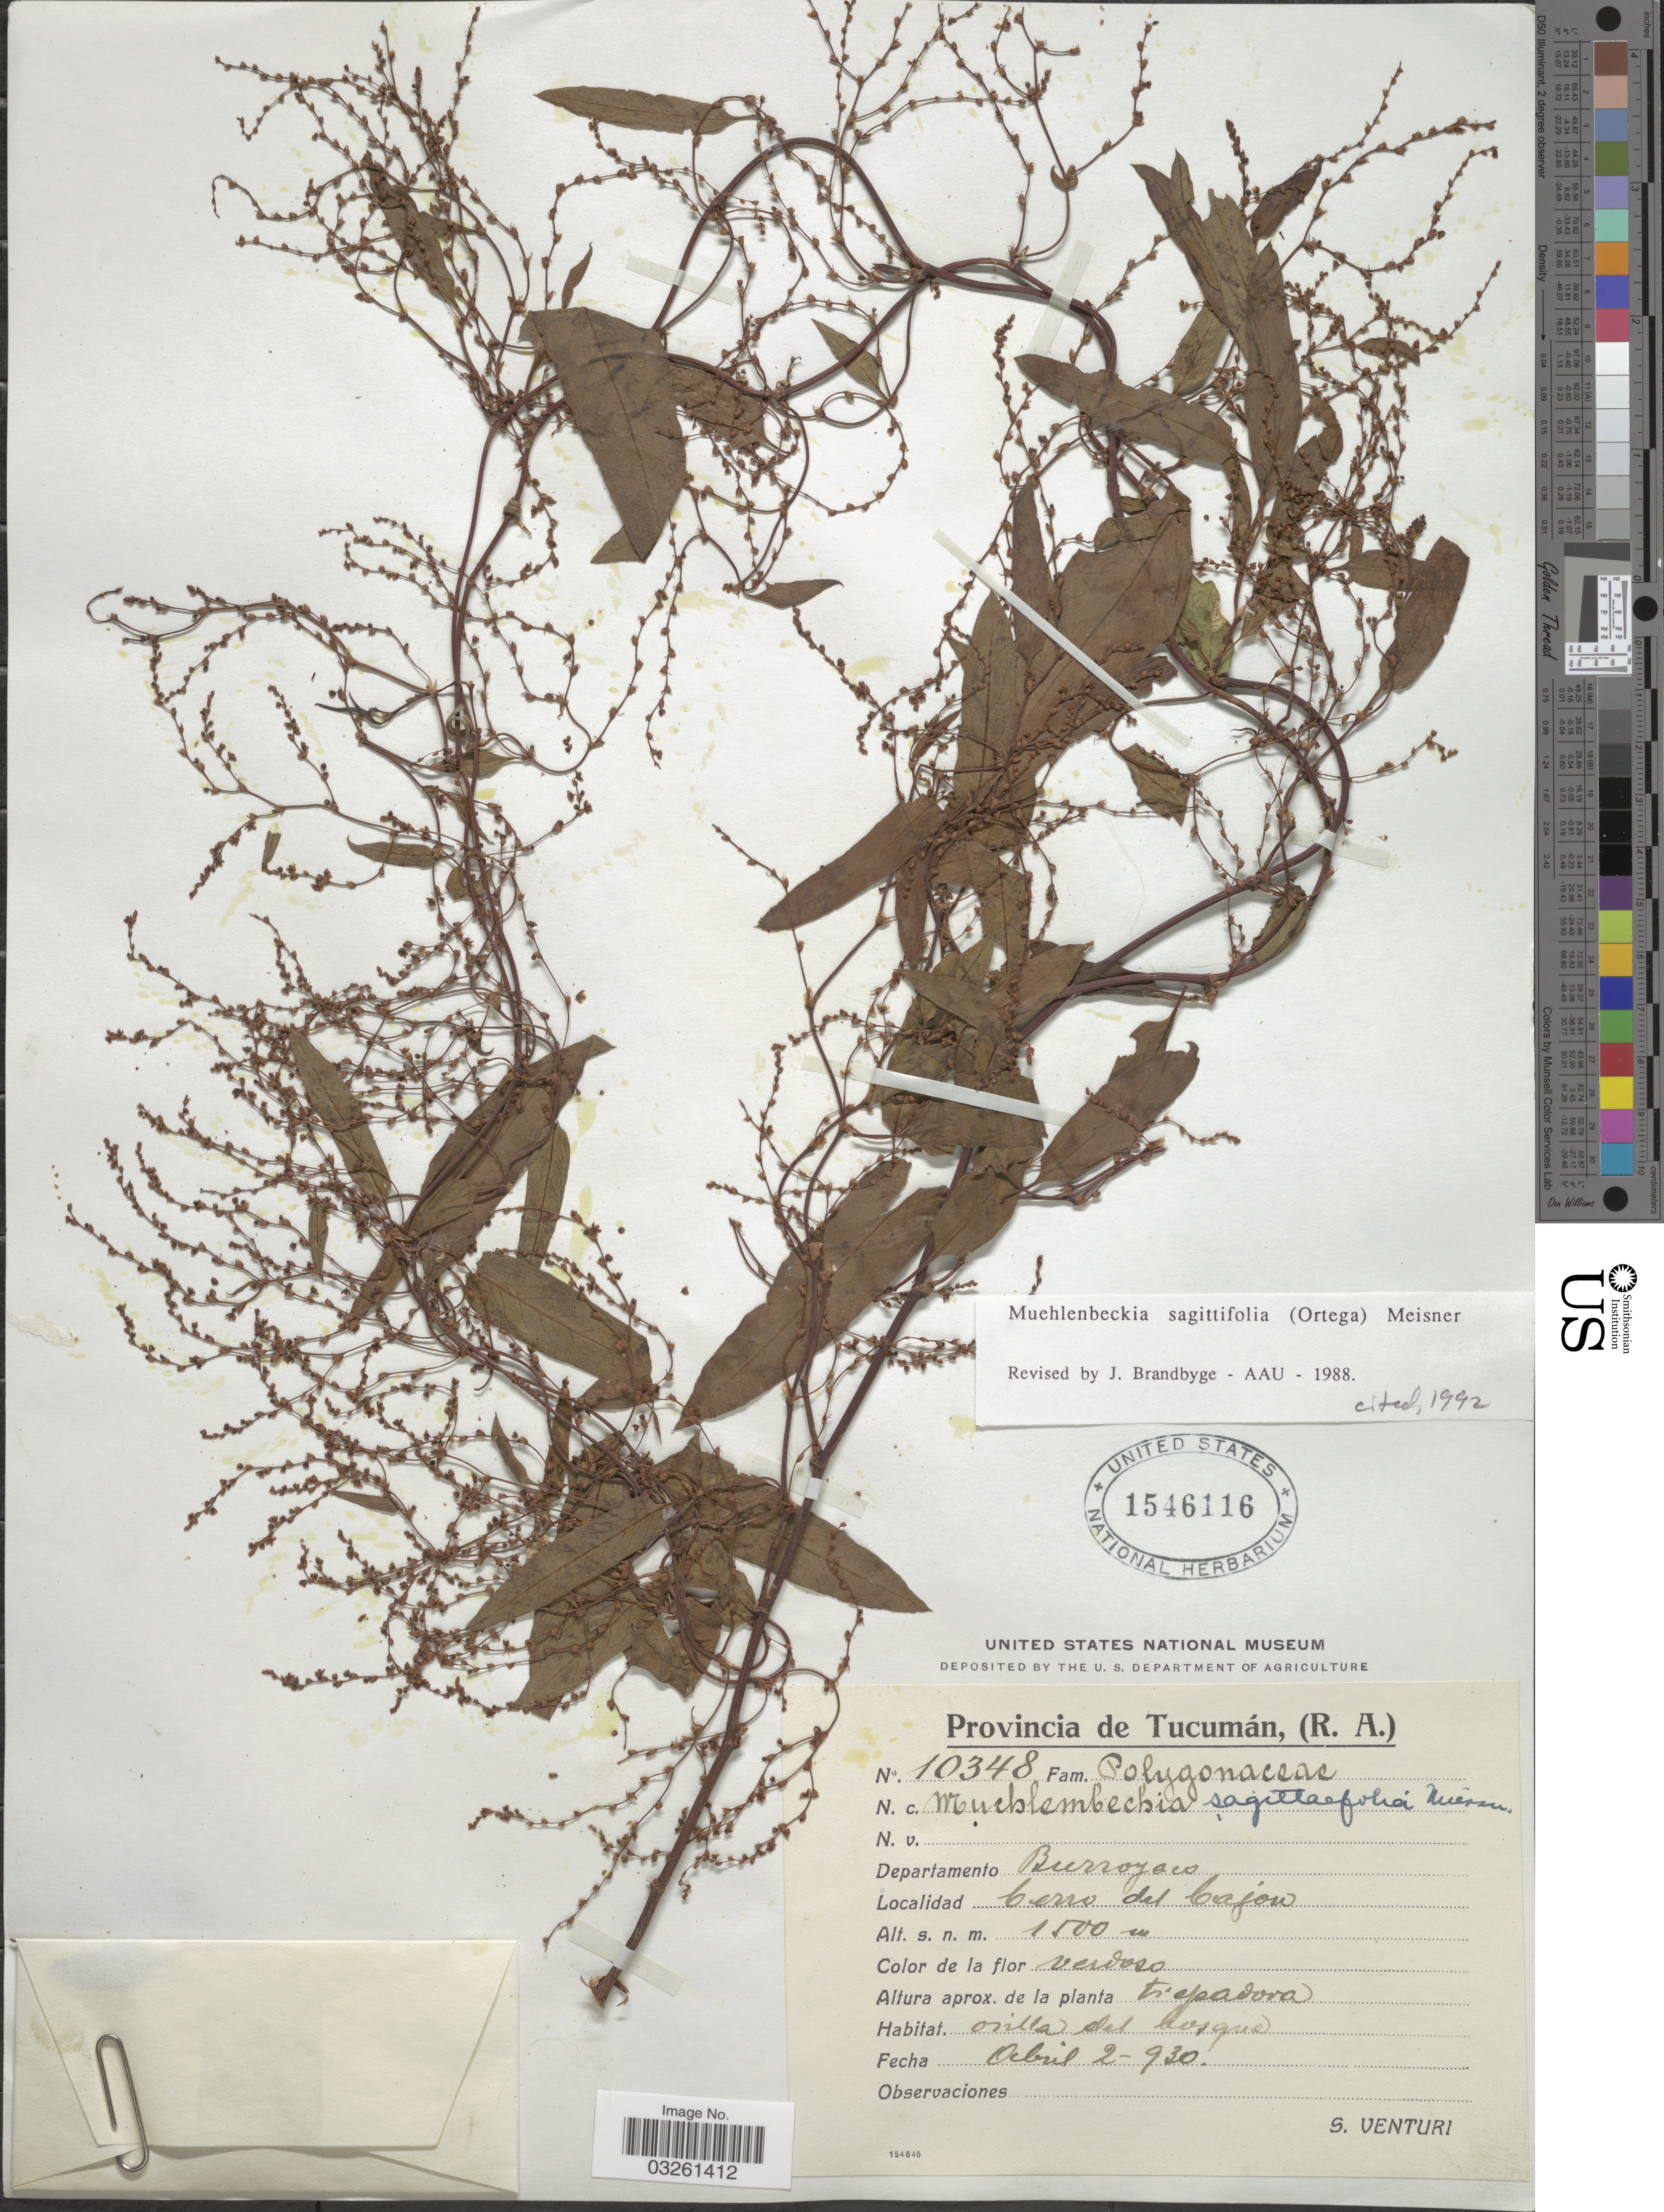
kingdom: Plantae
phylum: Tracheophyta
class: Magnoliopsida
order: Caryophyllales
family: Polygonaceae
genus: Muehlenbeckia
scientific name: Muehlenbeckia sagittifolia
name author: (Ortega) Meisn.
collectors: S. Venturi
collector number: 10348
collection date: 1930-04-02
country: Argentina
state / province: Tucuman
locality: Departamento Burroyaco, Cerro de Cajon.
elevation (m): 1500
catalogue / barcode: US 1546116